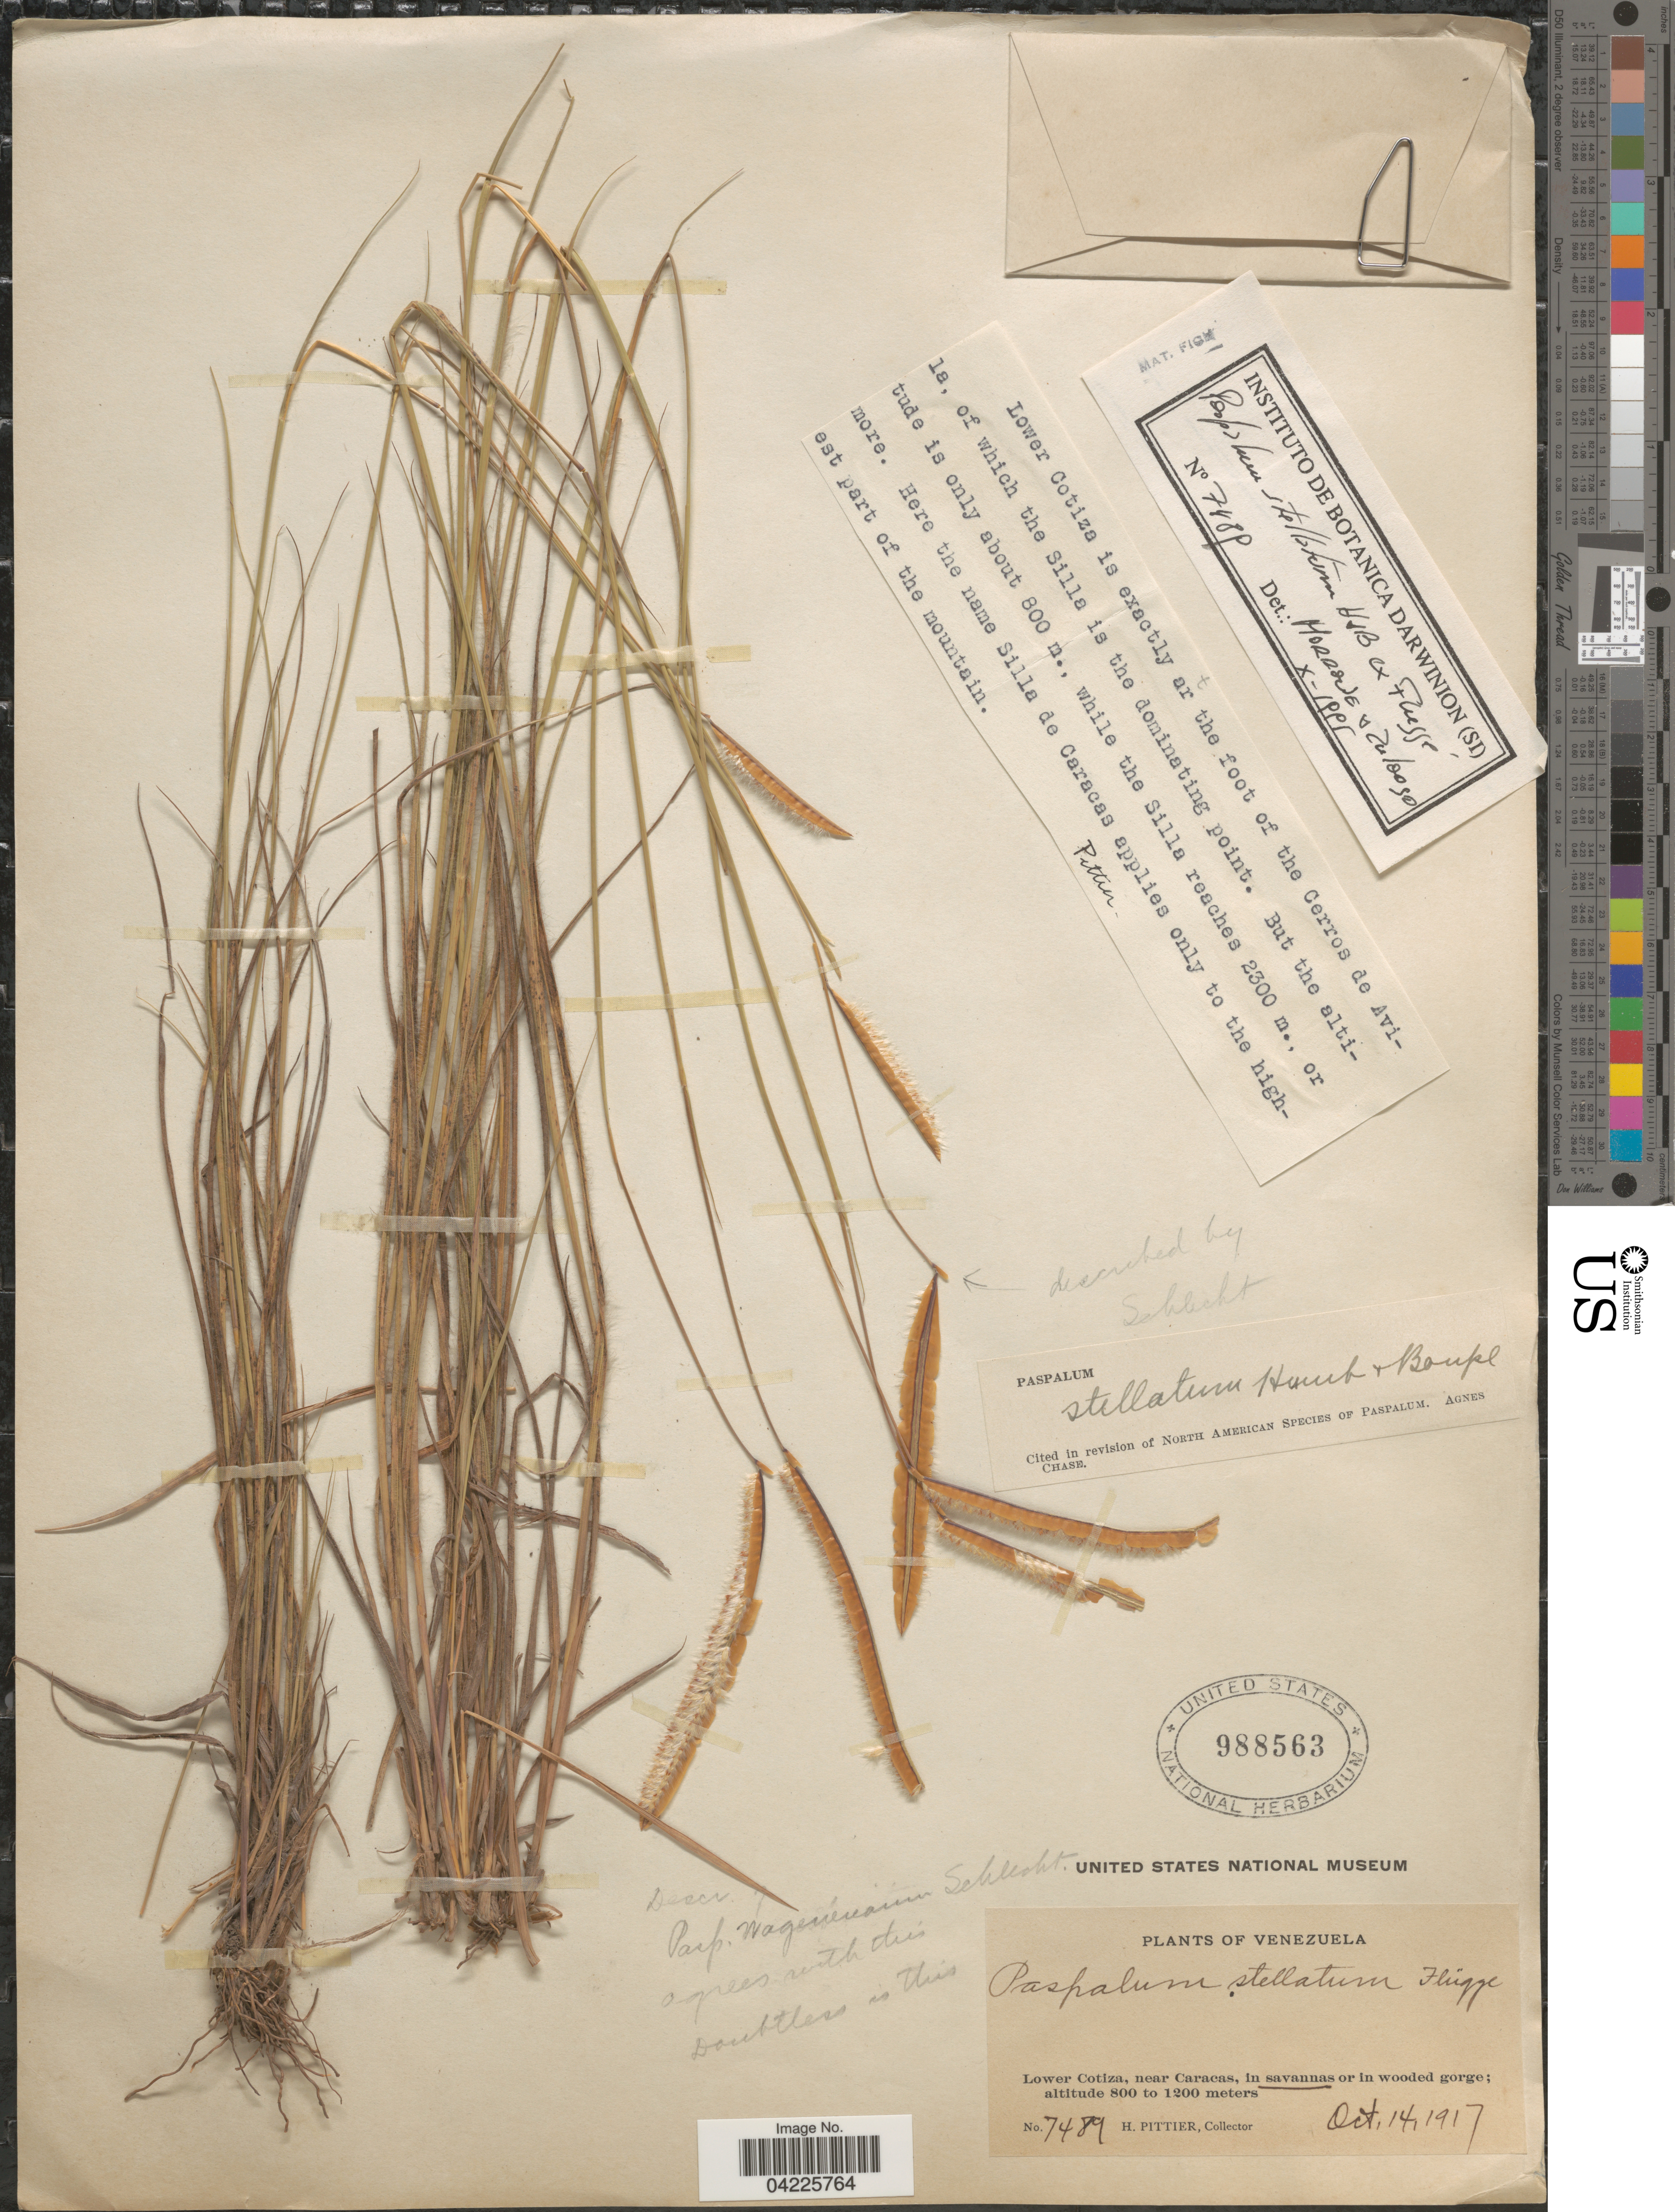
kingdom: Plantae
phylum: Tracheophyta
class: Liliopsida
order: Poales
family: Poaceae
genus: Paspalum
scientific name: Paspalum stellatum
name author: Humb. & Bonpl. ex Flüggé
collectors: H. F. Pittier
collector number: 7489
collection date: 1917-10-14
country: Venezuela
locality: Lower Cotiza, near Caracas.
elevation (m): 800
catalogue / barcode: US 988563